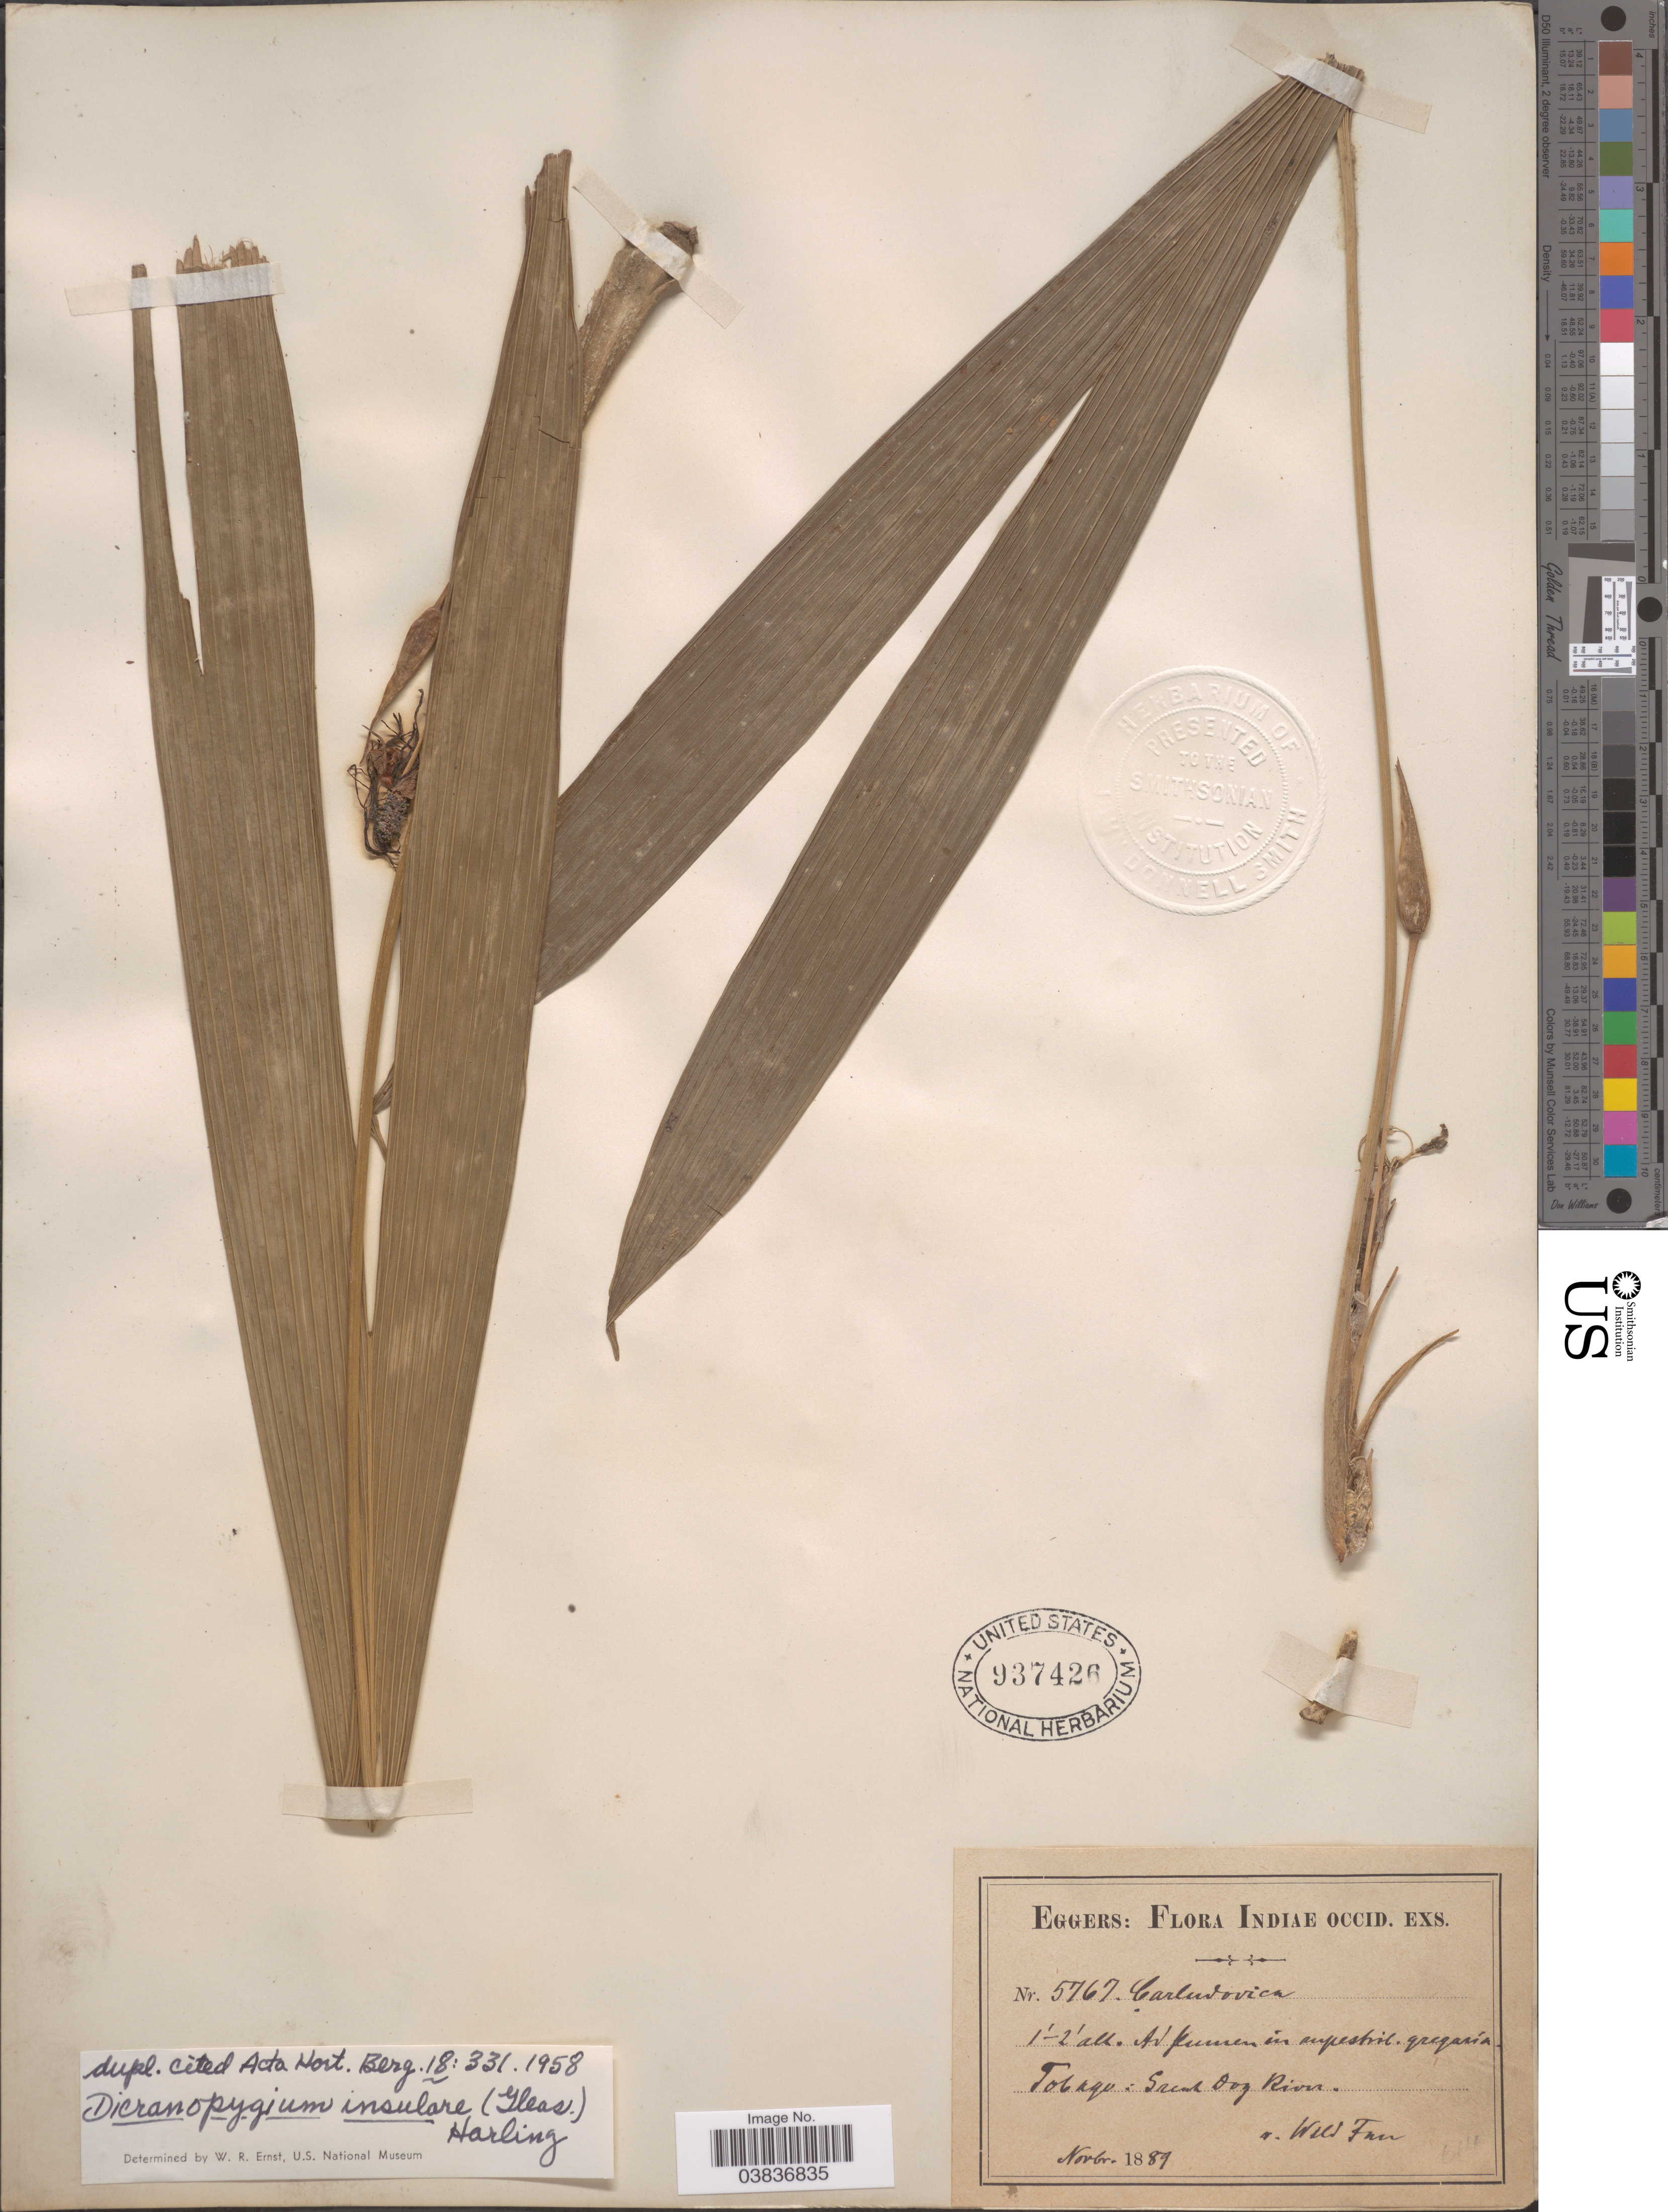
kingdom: Plantae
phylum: Tracheophyta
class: Liliopsida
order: Pandanales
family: Cyclanthaceae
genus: Dicranopygium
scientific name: Dicranopygium insulare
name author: (Gleason) Harling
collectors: -. Eggers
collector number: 5767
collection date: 1889-11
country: Trinidad and Tobago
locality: Tobago: South Dog River.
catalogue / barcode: US 937426